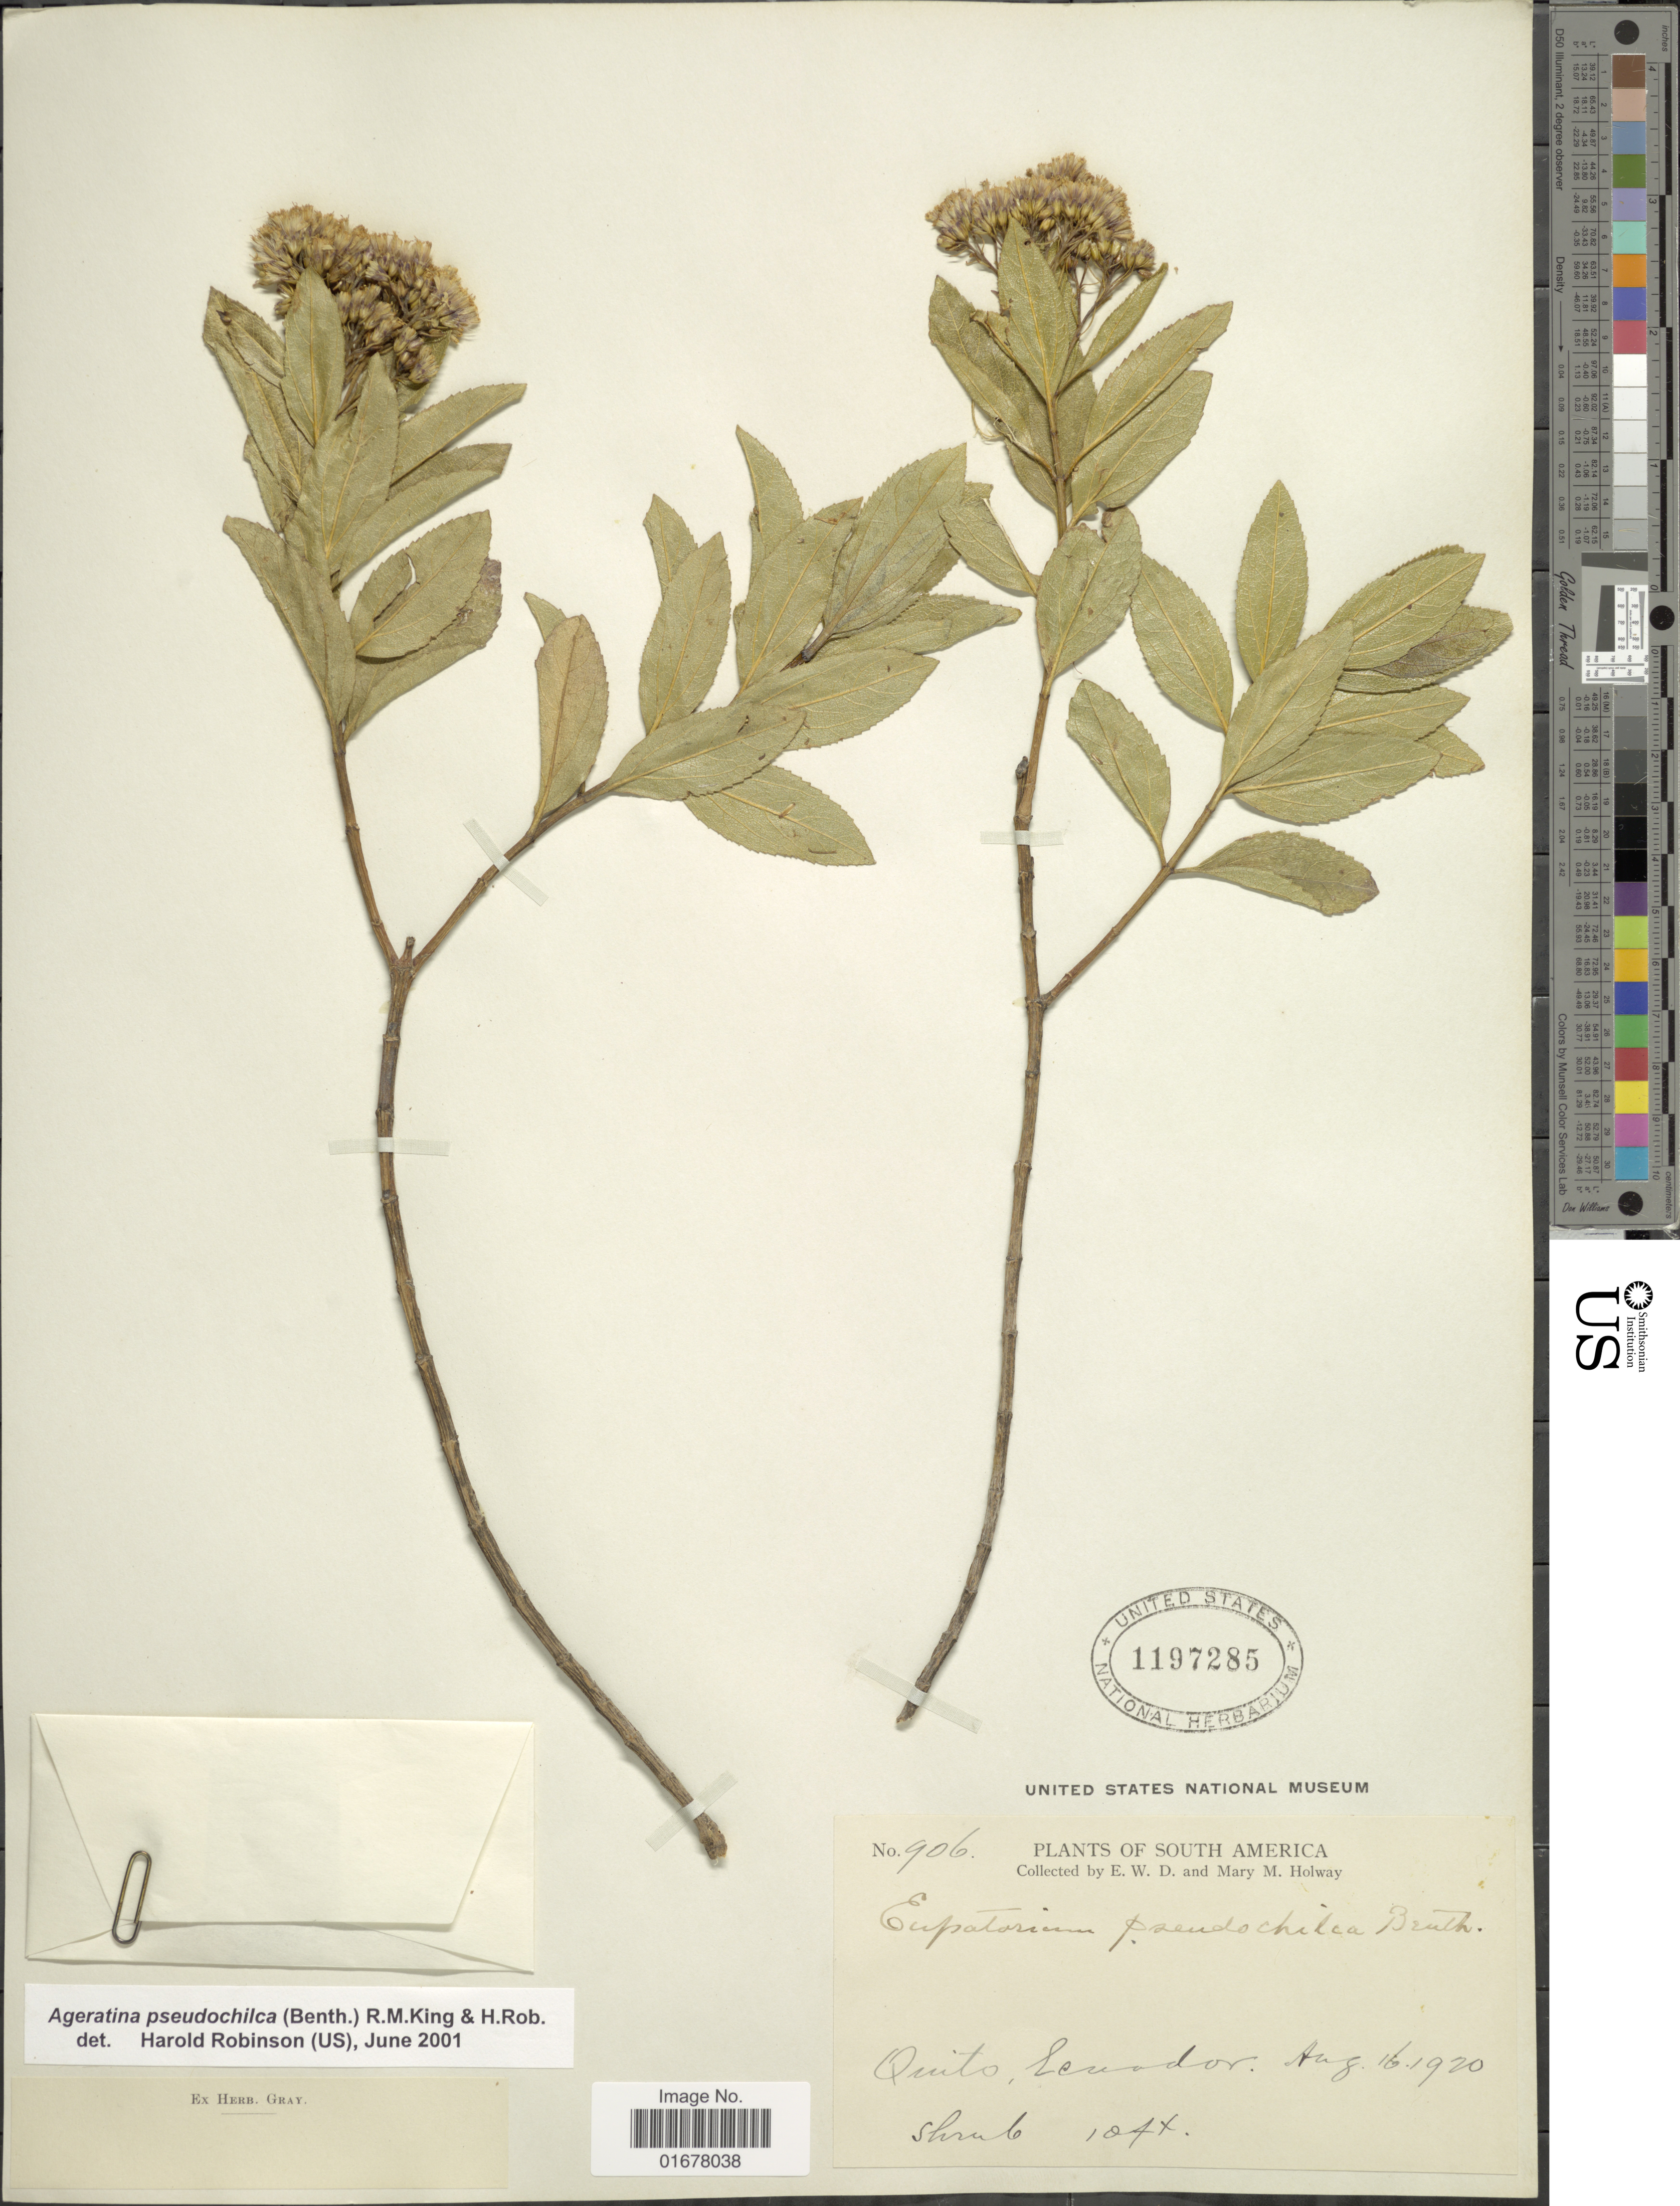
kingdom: Plantae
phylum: Tracheophyta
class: Magnoliopsida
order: Asterales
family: Asteraceae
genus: Ageratina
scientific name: Ageratina pseudochilca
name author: (Benth.) R.M. King & H. Rob.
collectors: E. W. D. Holway & M. M. Holway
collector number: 906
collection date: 1920-08-16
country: Ecuador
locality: Quito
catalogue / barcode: US 1197285